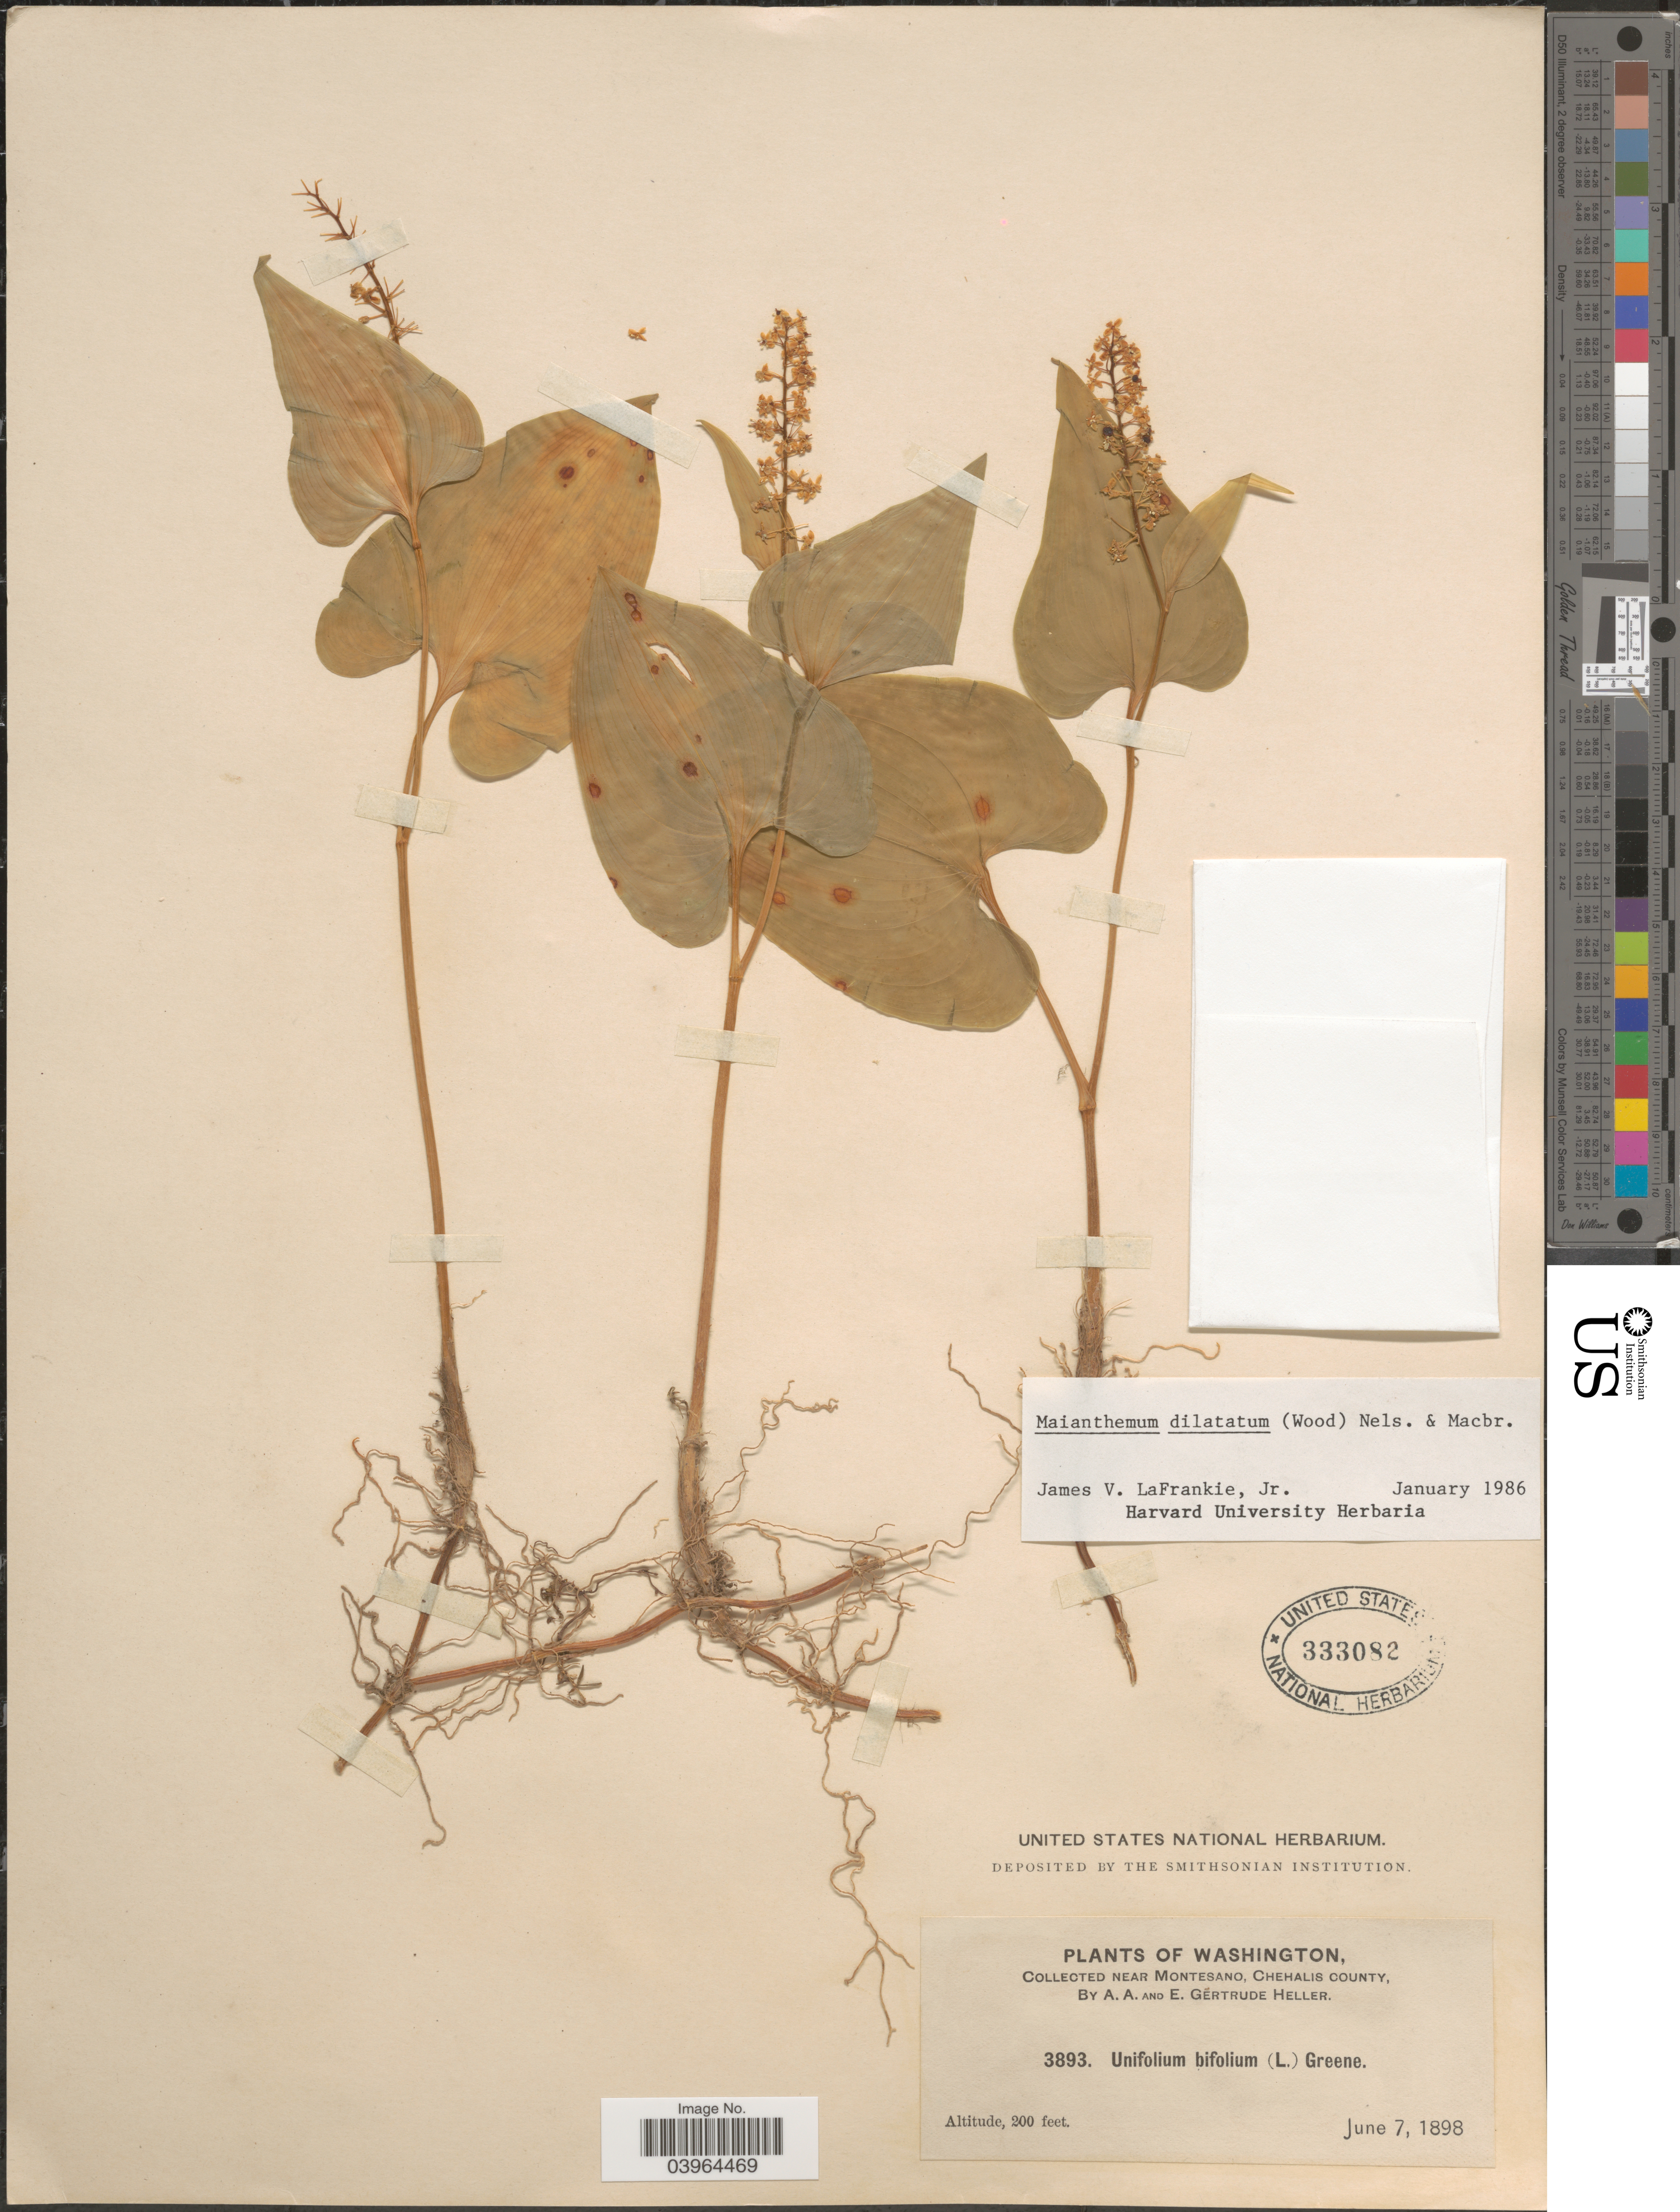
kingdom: Plantae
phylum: Tracheophyta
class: Liliopsida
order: Asparagales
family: Asparagaceae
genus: Maianthemum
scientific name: Maianthemum dilatatum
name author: (Alph. Wood) A. Nelson & J.F. Macbr.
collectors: A. A. Heller & E. G. Heller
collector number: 3893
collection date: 1898-06-07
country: United States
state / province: Washington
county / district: Grays Harbor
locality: Near Montesano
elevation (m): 61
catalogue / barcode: US 333082